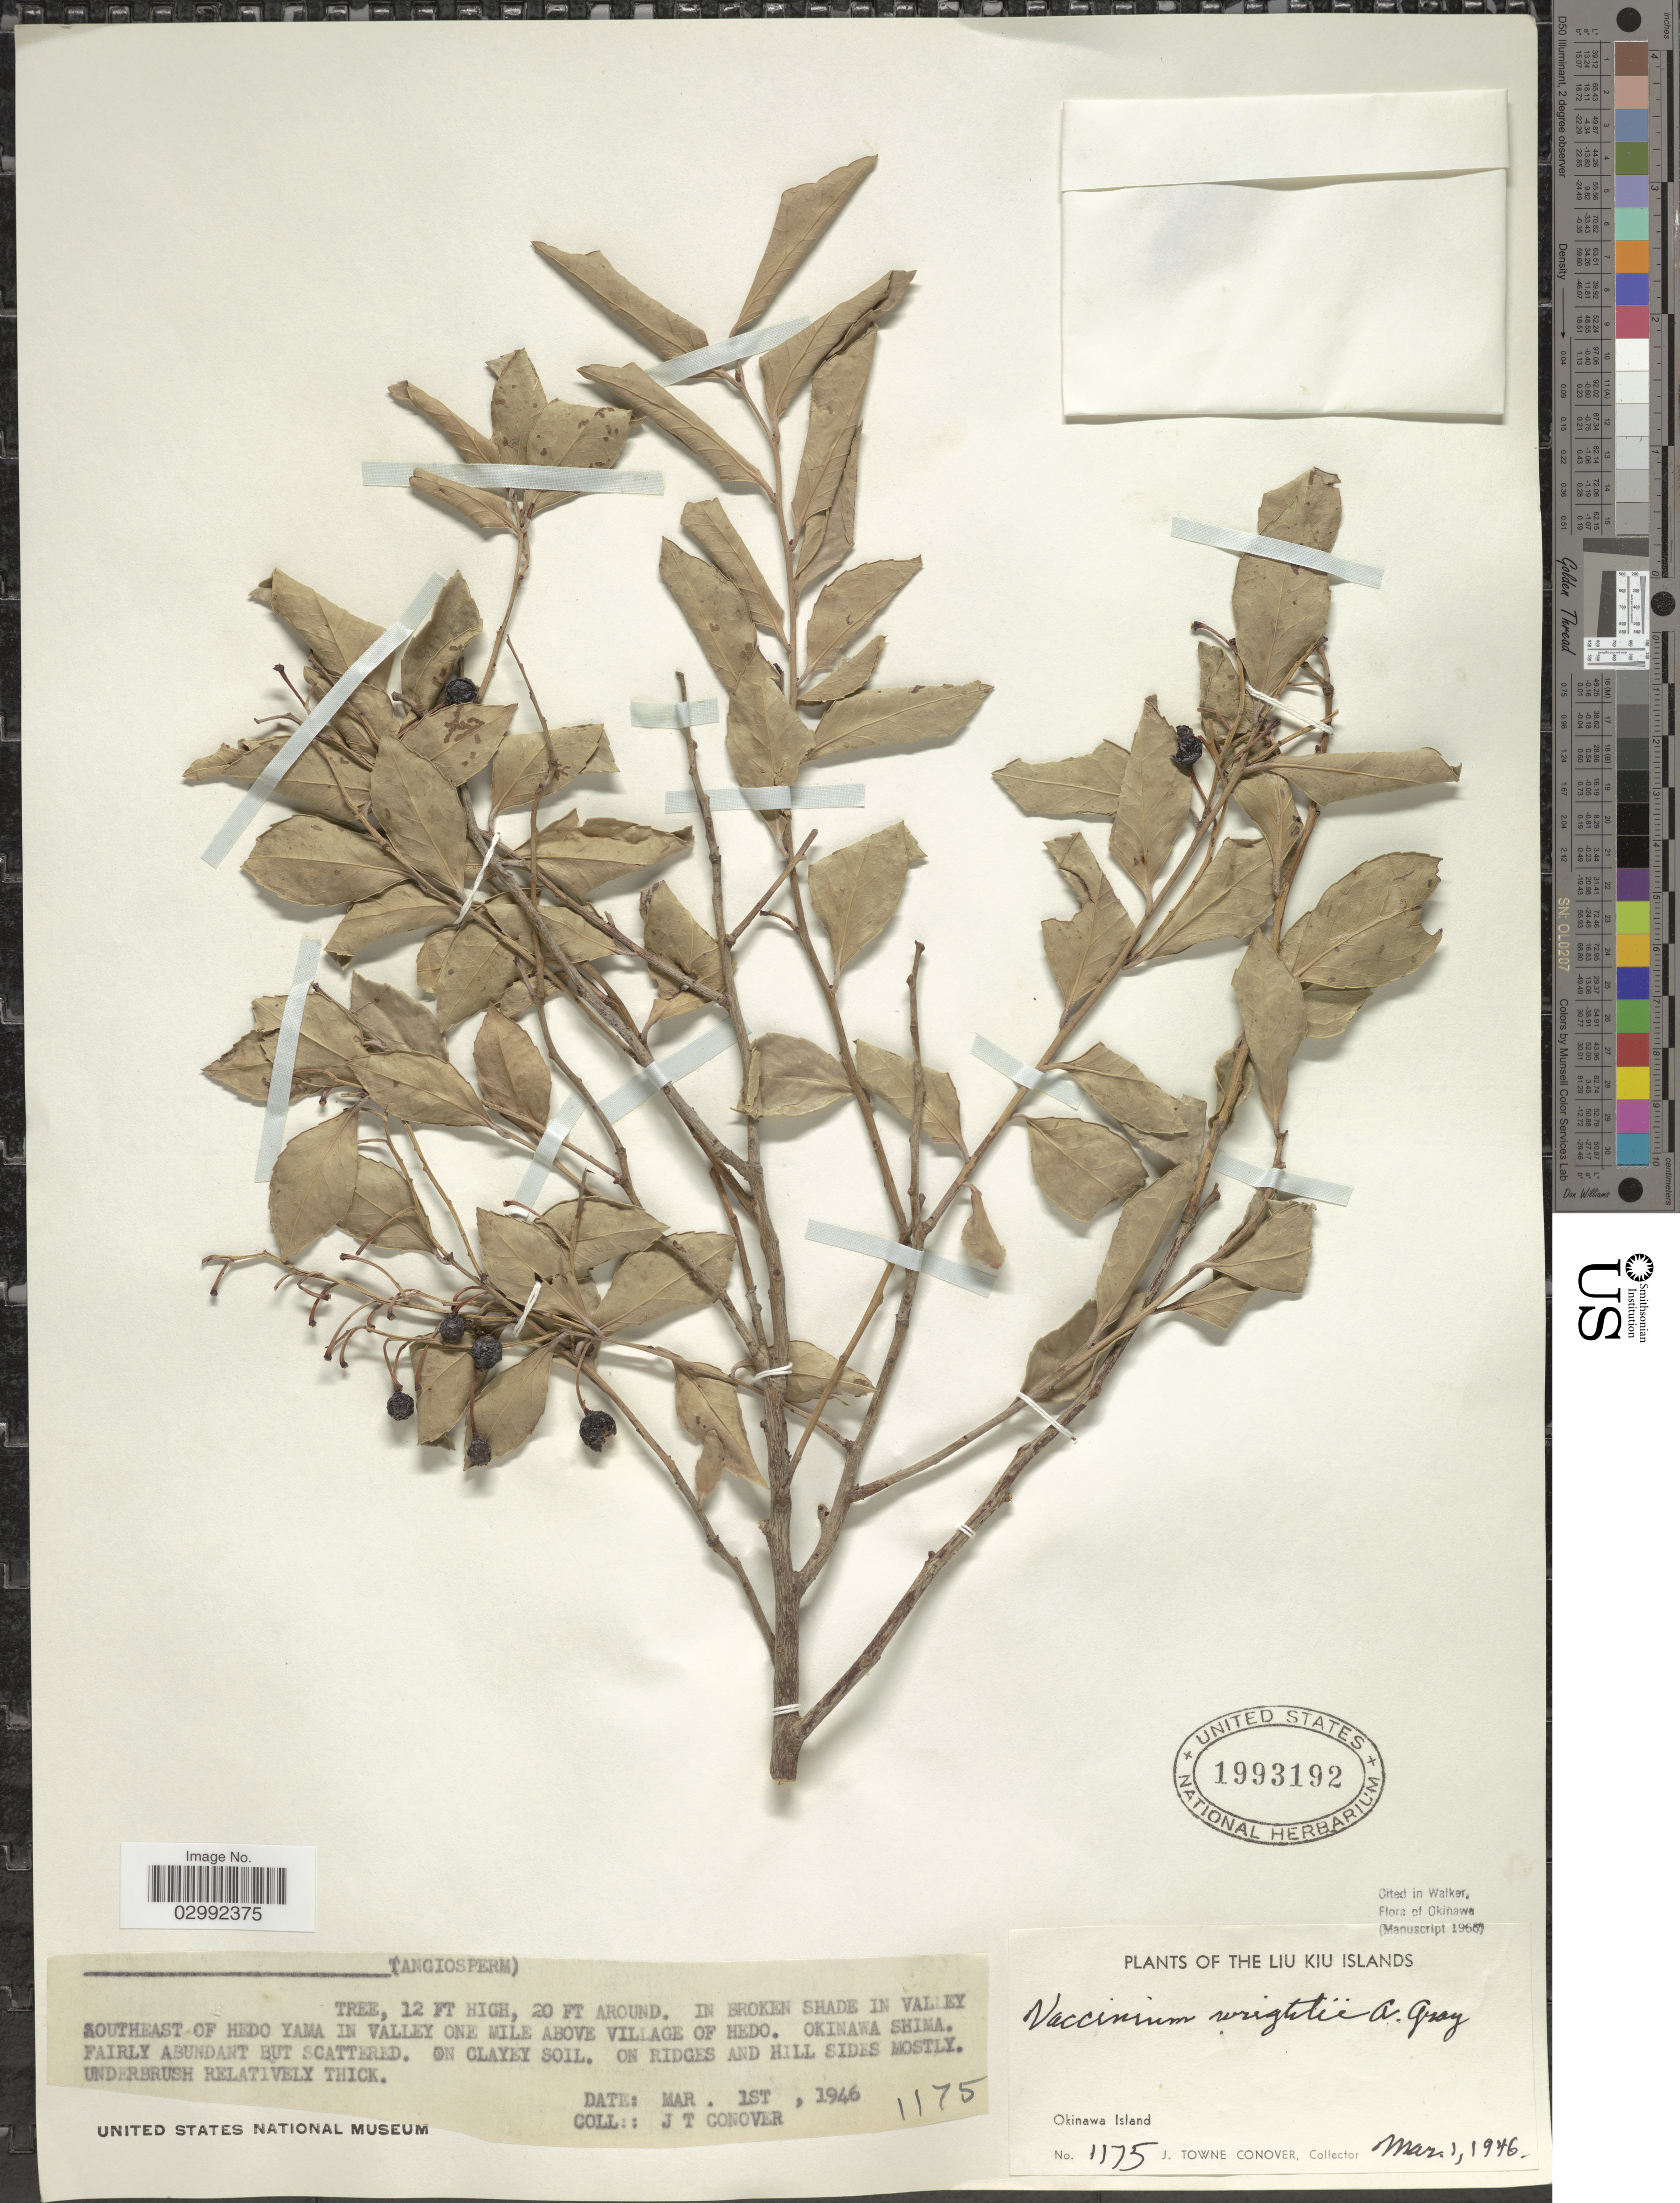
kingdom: Plantae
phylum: Tracheophyta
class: Magnoliopsida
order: Ericales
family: Ericaceae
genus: Vaccinium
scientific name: Vaccinium wrightii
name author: A. Gray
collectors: J. T. Conover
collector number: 1175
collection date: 1946-03-01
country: Japan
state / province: Okinawa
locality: Liu Kiu Islands. Okinawa Island. In valley southeast of Hedo Yama in valley one mile above village of Hedo. Okinawa Shima.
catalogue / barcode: US 1993192